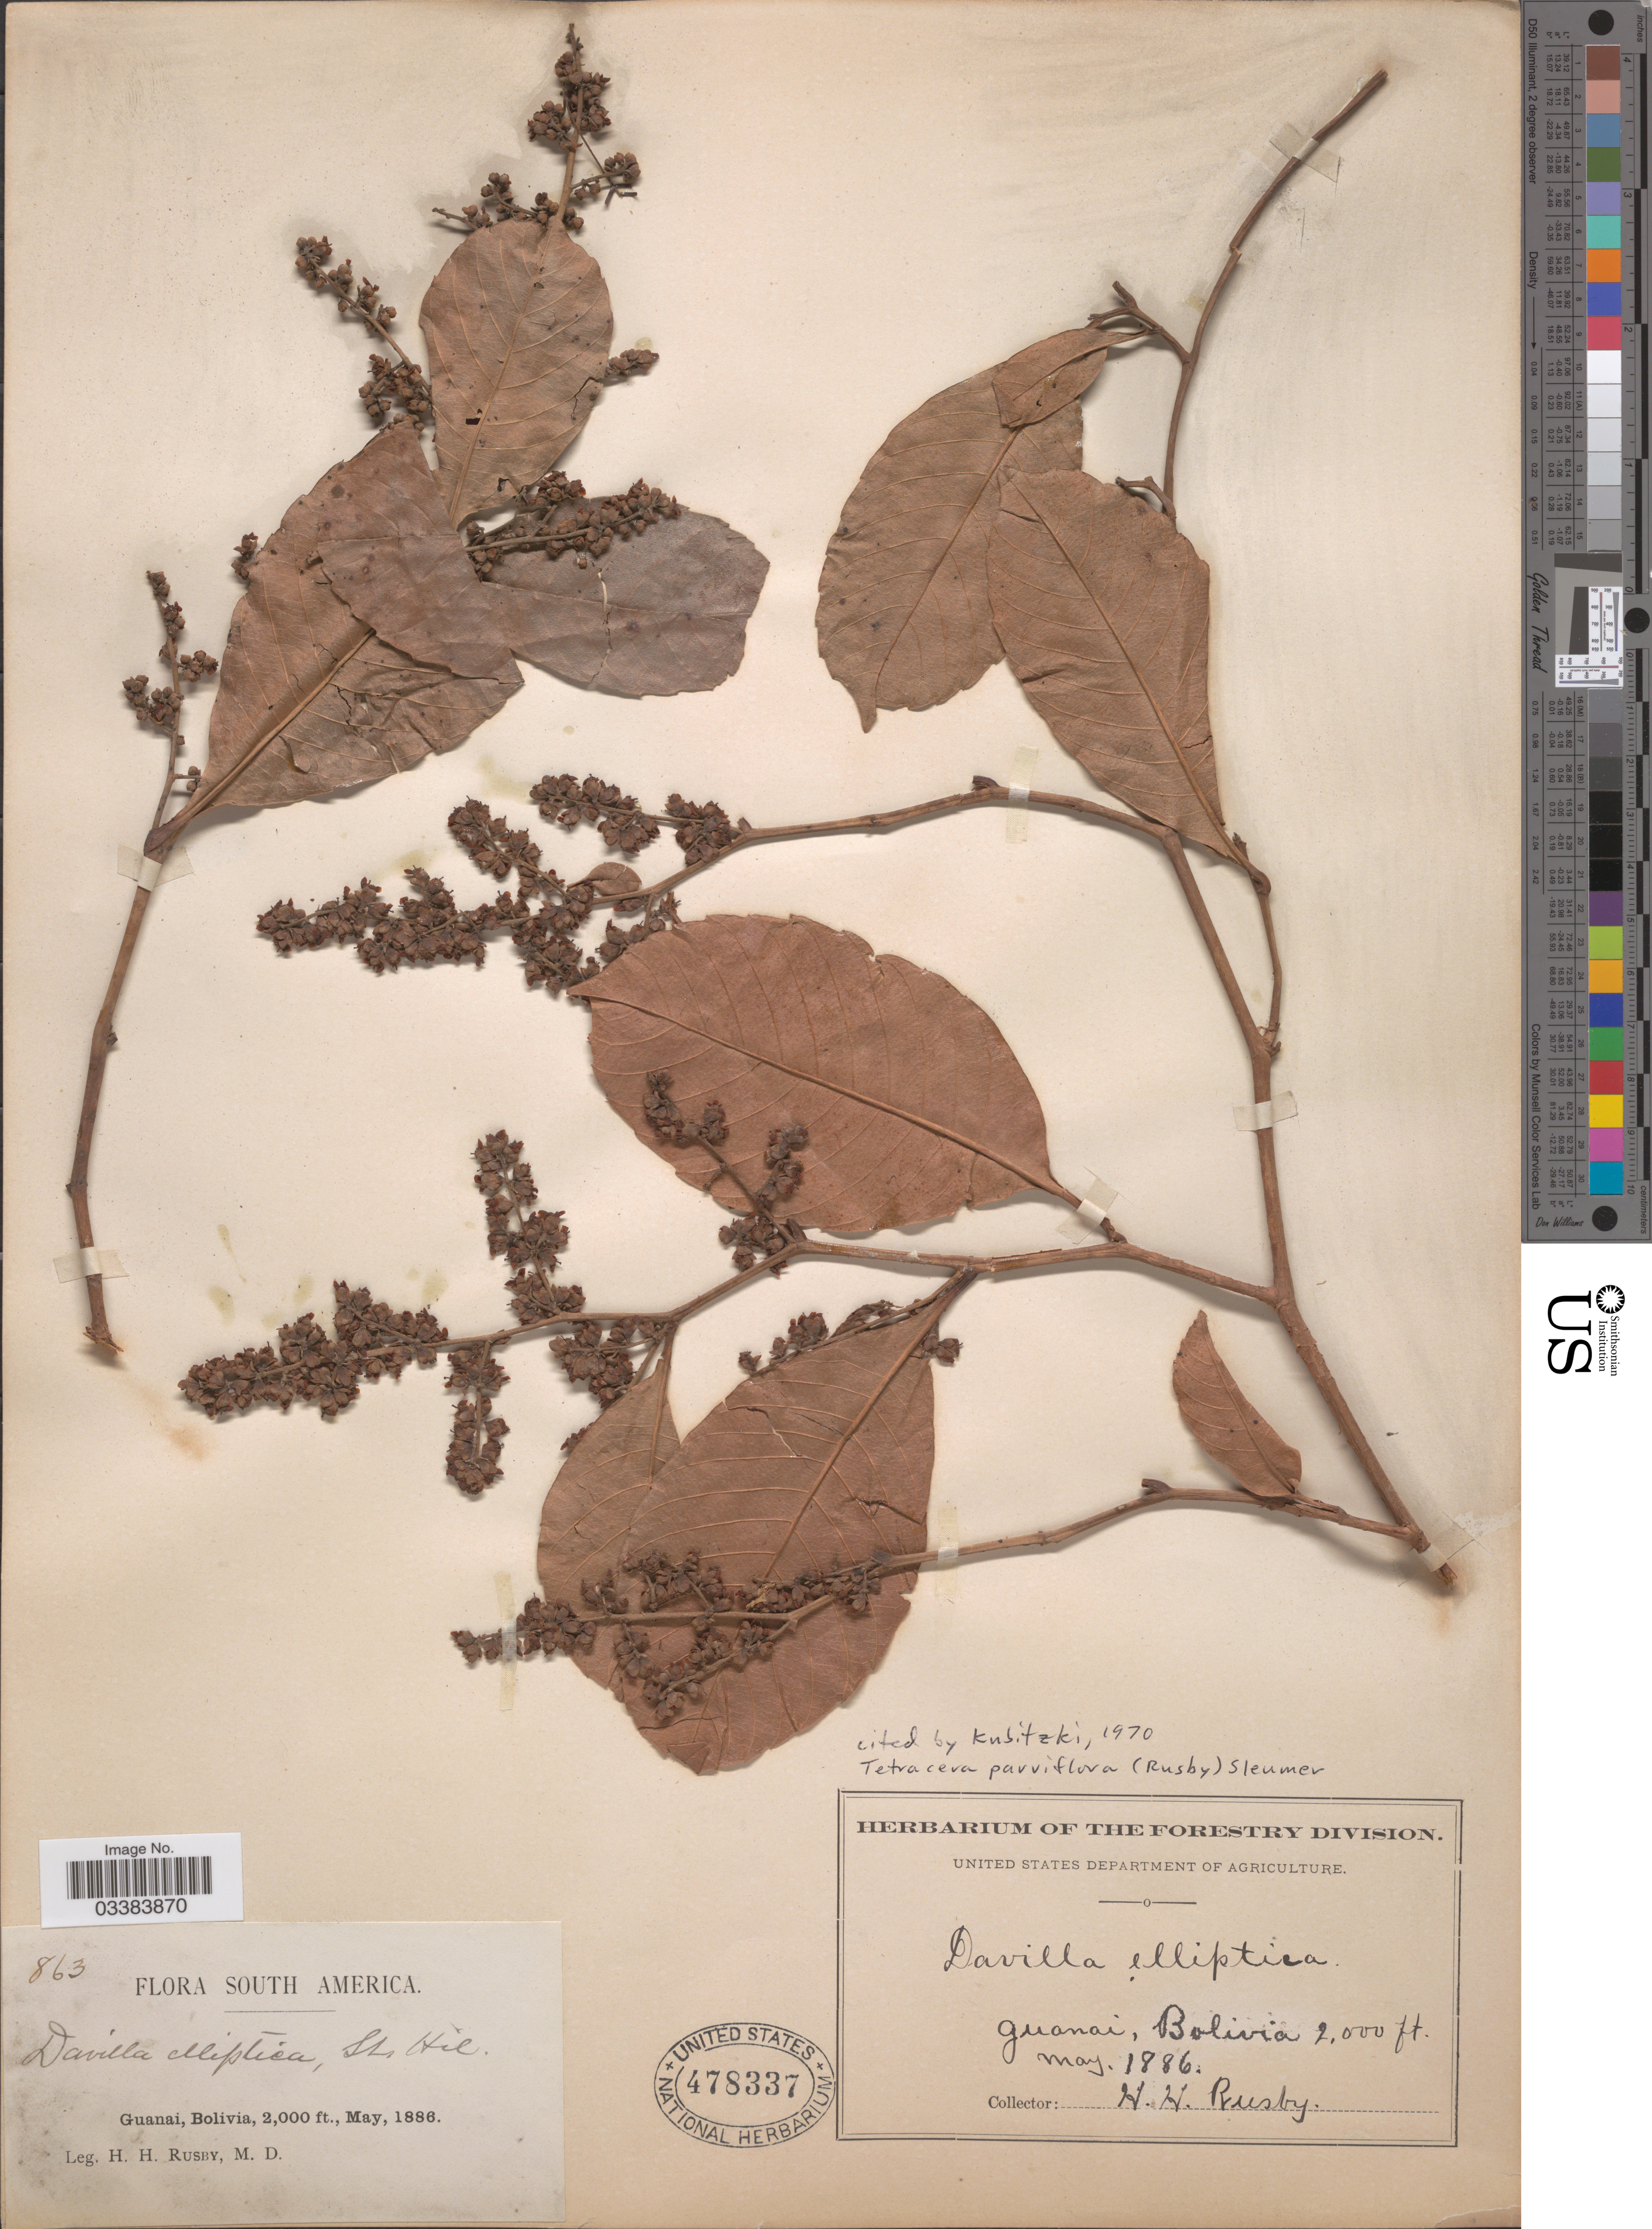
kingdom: Plantae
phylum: Tracheophyta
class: Magnoliopsida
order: Dilleniales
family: Dilleniaceae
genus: Tetracera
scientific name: Tetracera parviflora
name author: (Rusby) Sleumer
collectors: H. H. Rusby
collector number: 863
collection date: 1886-05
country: Bolivia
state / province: La Páz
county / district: Larecaja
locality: Guanay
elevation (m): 610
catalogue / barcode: US 478337